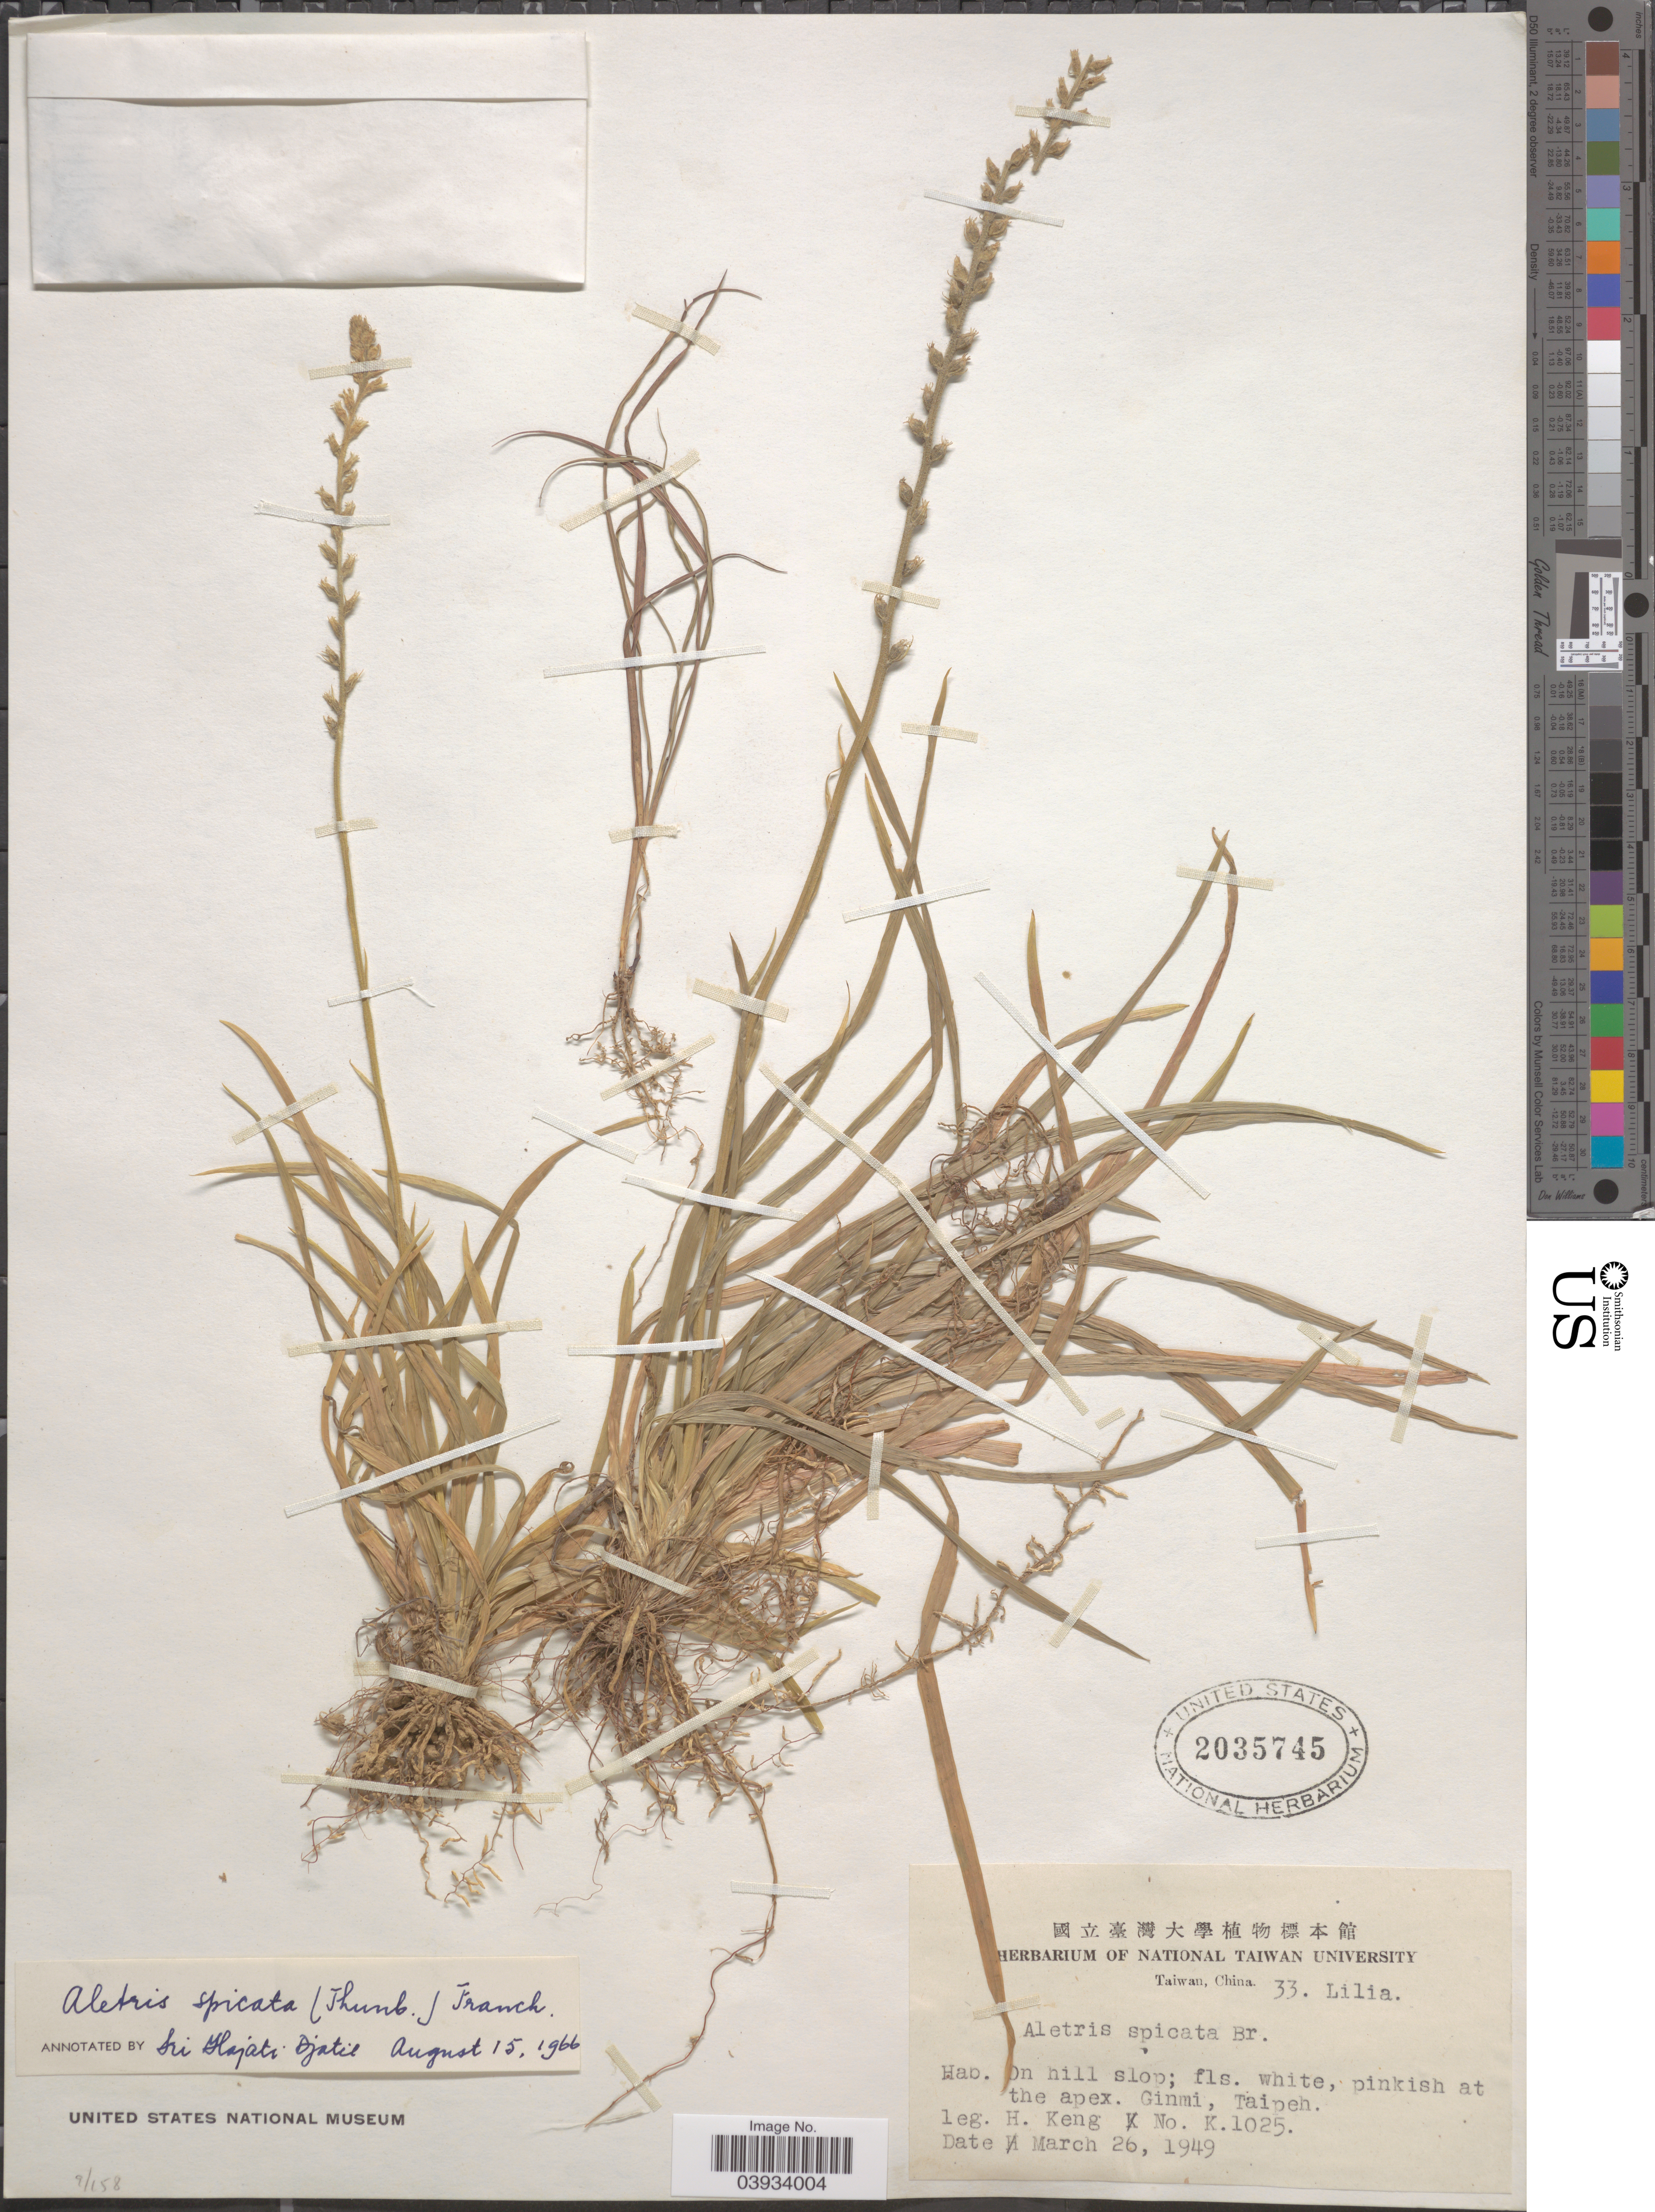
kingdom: Plantae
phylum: Tracheophyta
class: Liliopsida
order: Dioscoreales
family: Nartheciaceae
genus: Aletris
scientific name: Aletris spicata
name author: (Thunb.) Franch.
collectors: H. Keng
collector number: K1025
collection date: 1949-03-26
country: Taiwan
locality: Ginmi, Taipeh.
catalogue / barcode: US 2035745